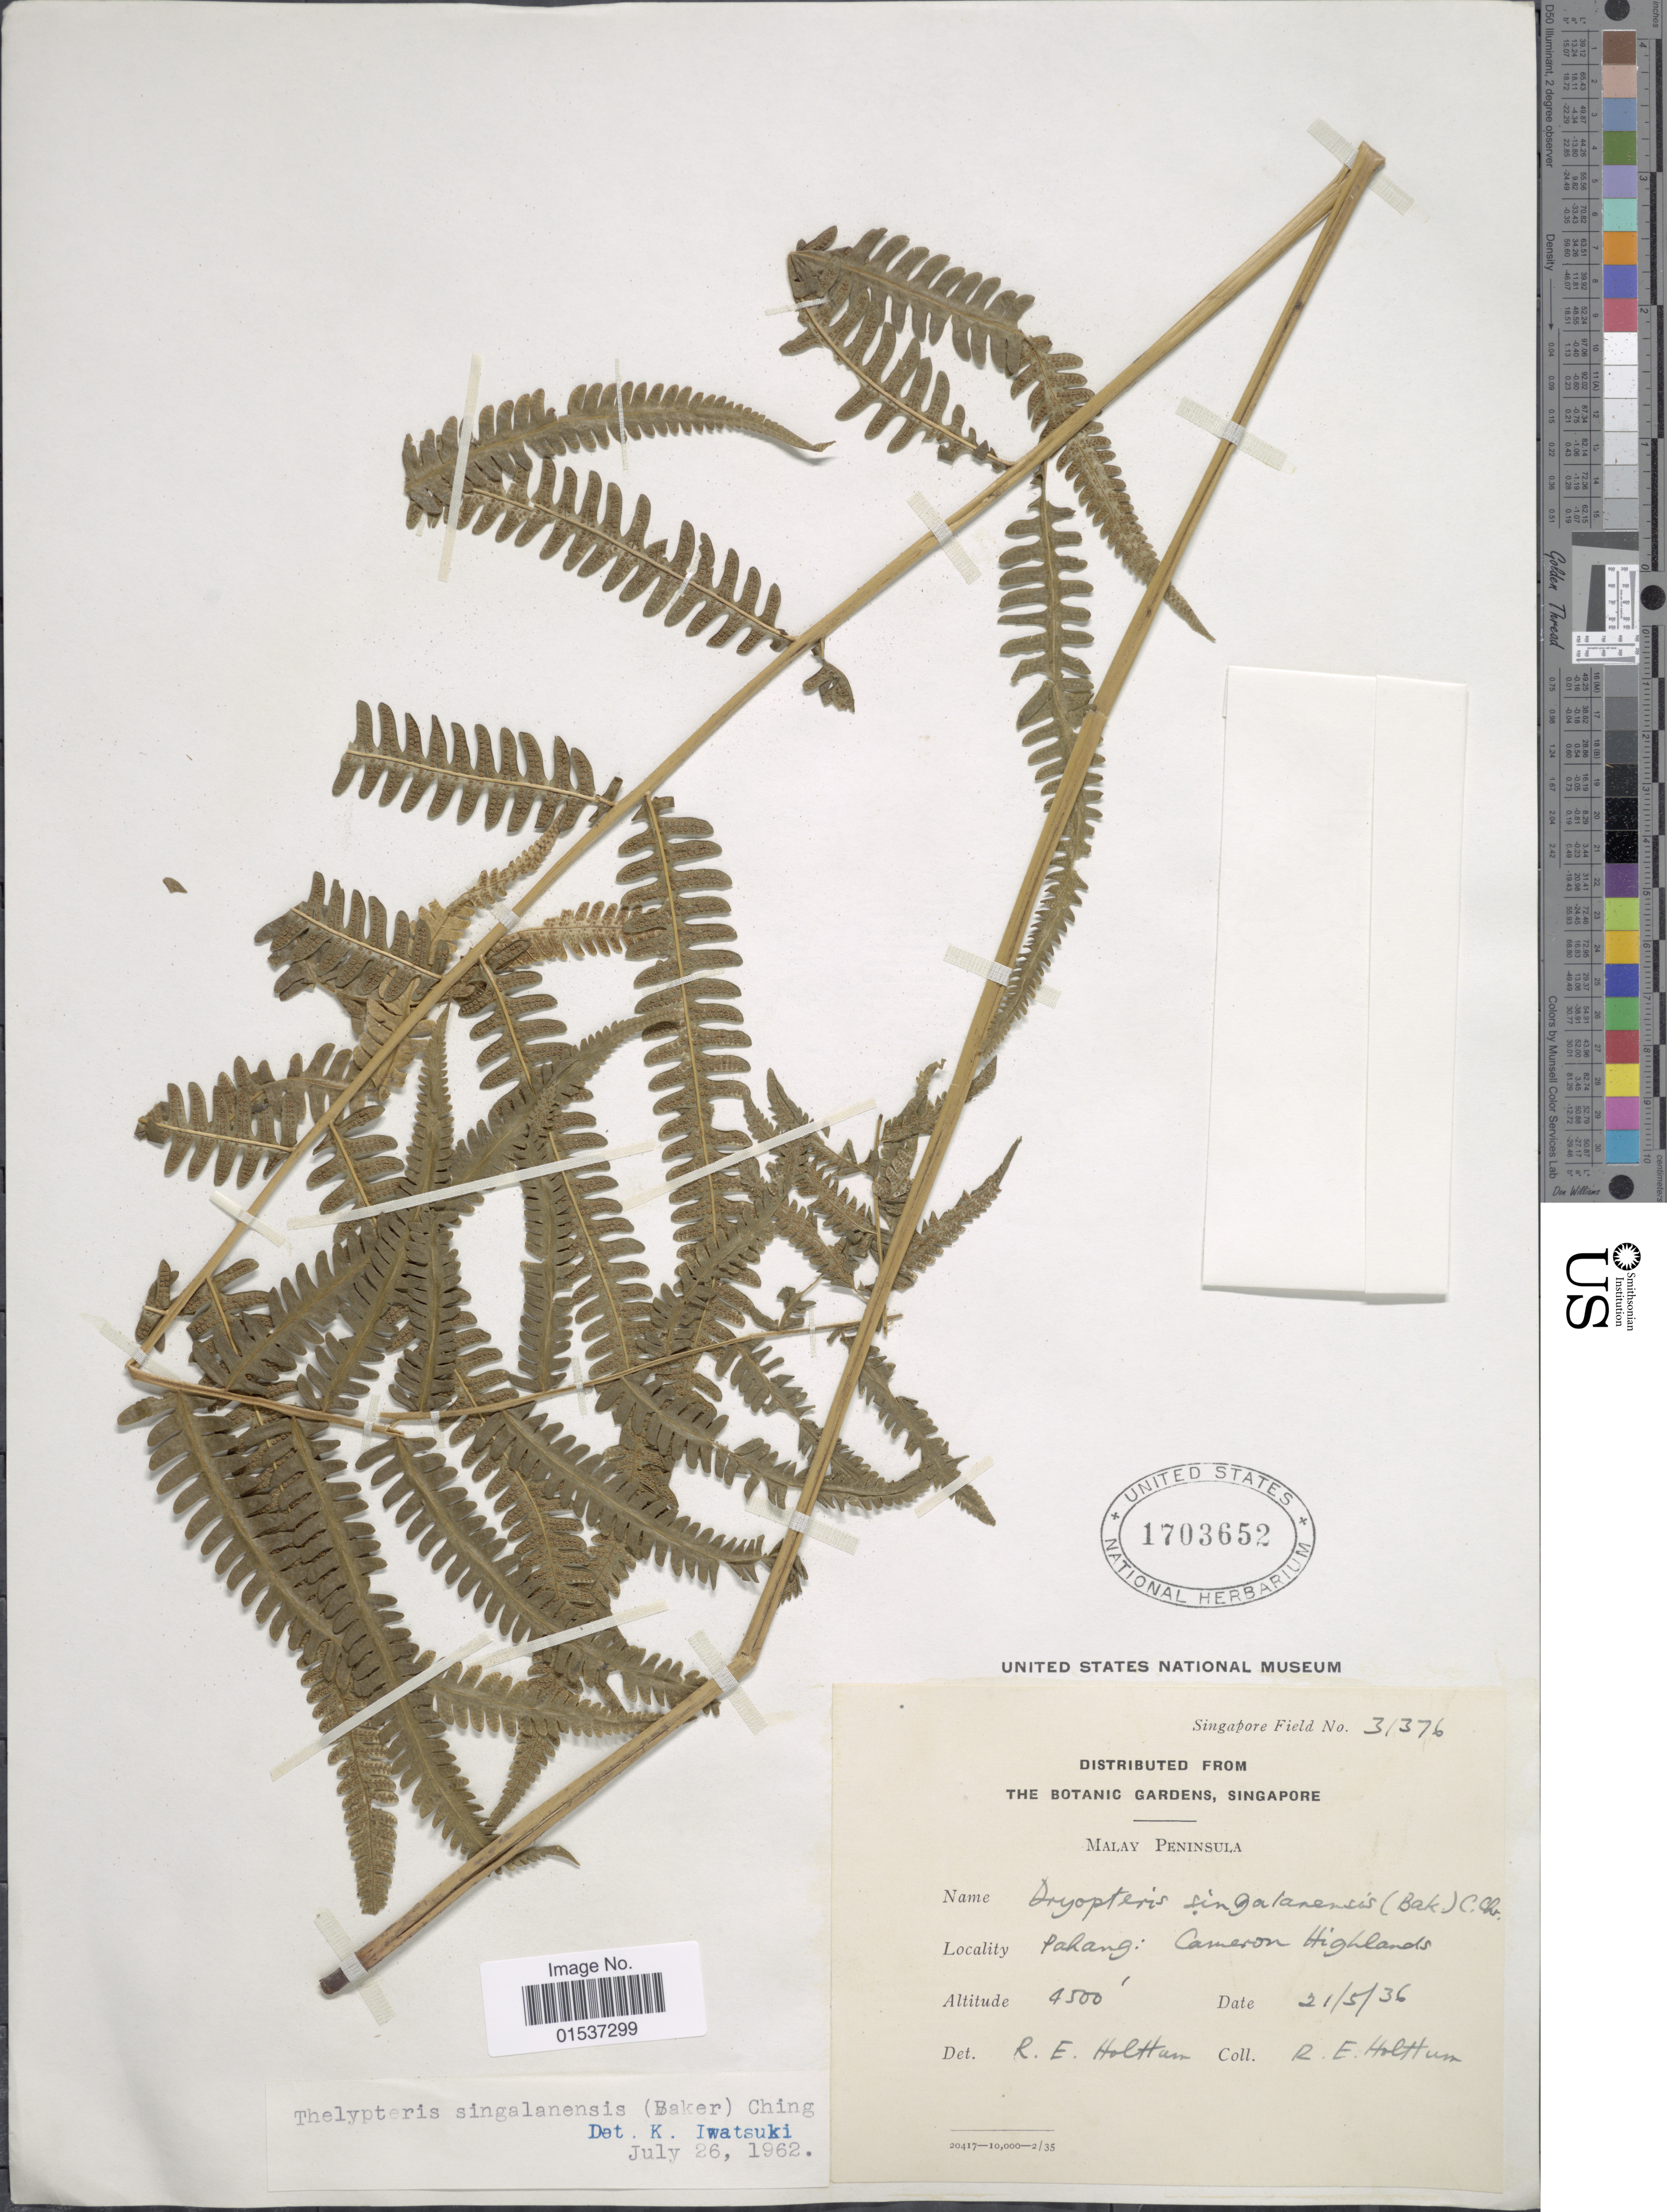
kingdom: Plantae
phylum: Tracheophyta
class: Polypodiopsida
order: Polypodiales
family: Thelypteridaceae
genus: Metathelypteris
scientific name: Metathelypteris singalanensis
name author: (Baker) Ching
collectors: R. E. Holttum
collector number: Singapore Field 31376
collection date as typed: Transcribed d/m/y: 21/5/36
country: Malaysia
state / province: Pahang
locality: Malay Peninsula. Pahang: Cameron Highlands.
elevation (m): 1372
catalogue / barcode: US 1703652